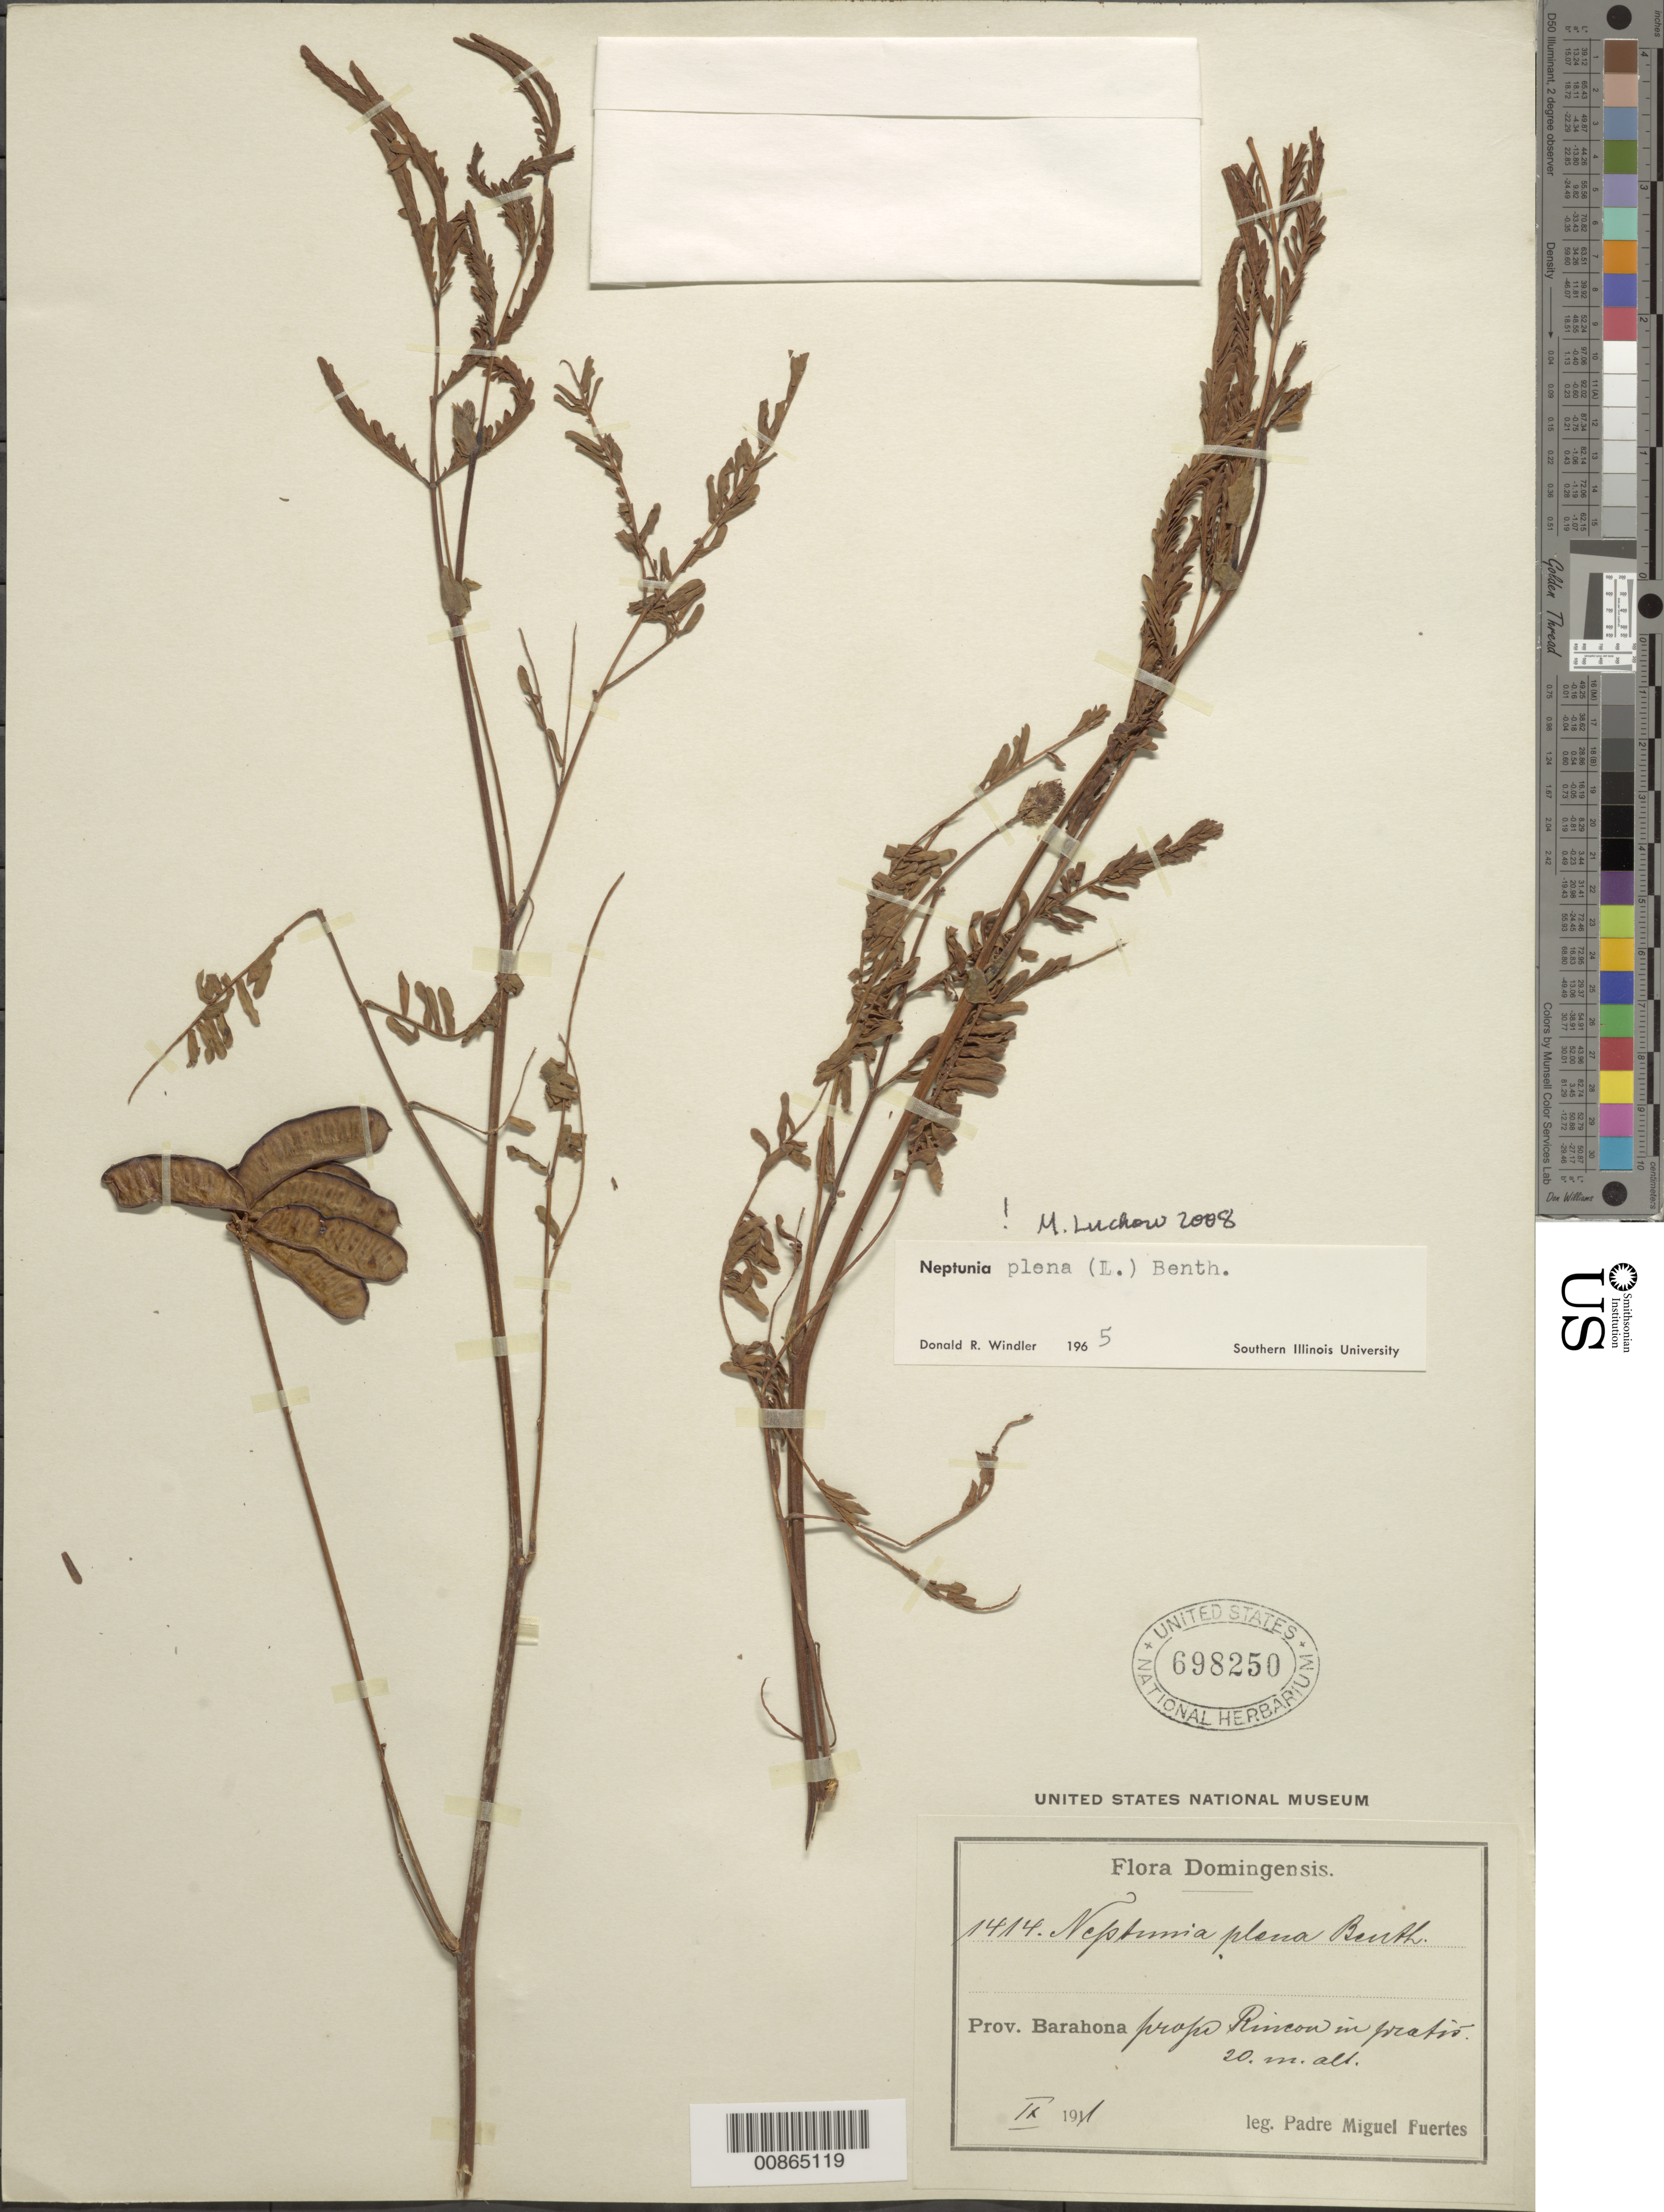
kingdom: Plantae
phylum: Tracheophyta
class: Magnoliopsida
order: Fabales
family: Fabaceae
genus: Neptunia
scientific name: Neptunia plena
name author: (L.) Benth.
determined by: Windler, D. R.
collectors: M. D. Fuertes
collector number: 1414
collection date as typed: Sep 1911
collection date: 1911-09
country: Dominican Republic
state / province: Barahona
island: Hispaniola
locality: Prope Rincón.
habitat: In pratis.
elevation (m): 20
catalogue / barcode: US 698250